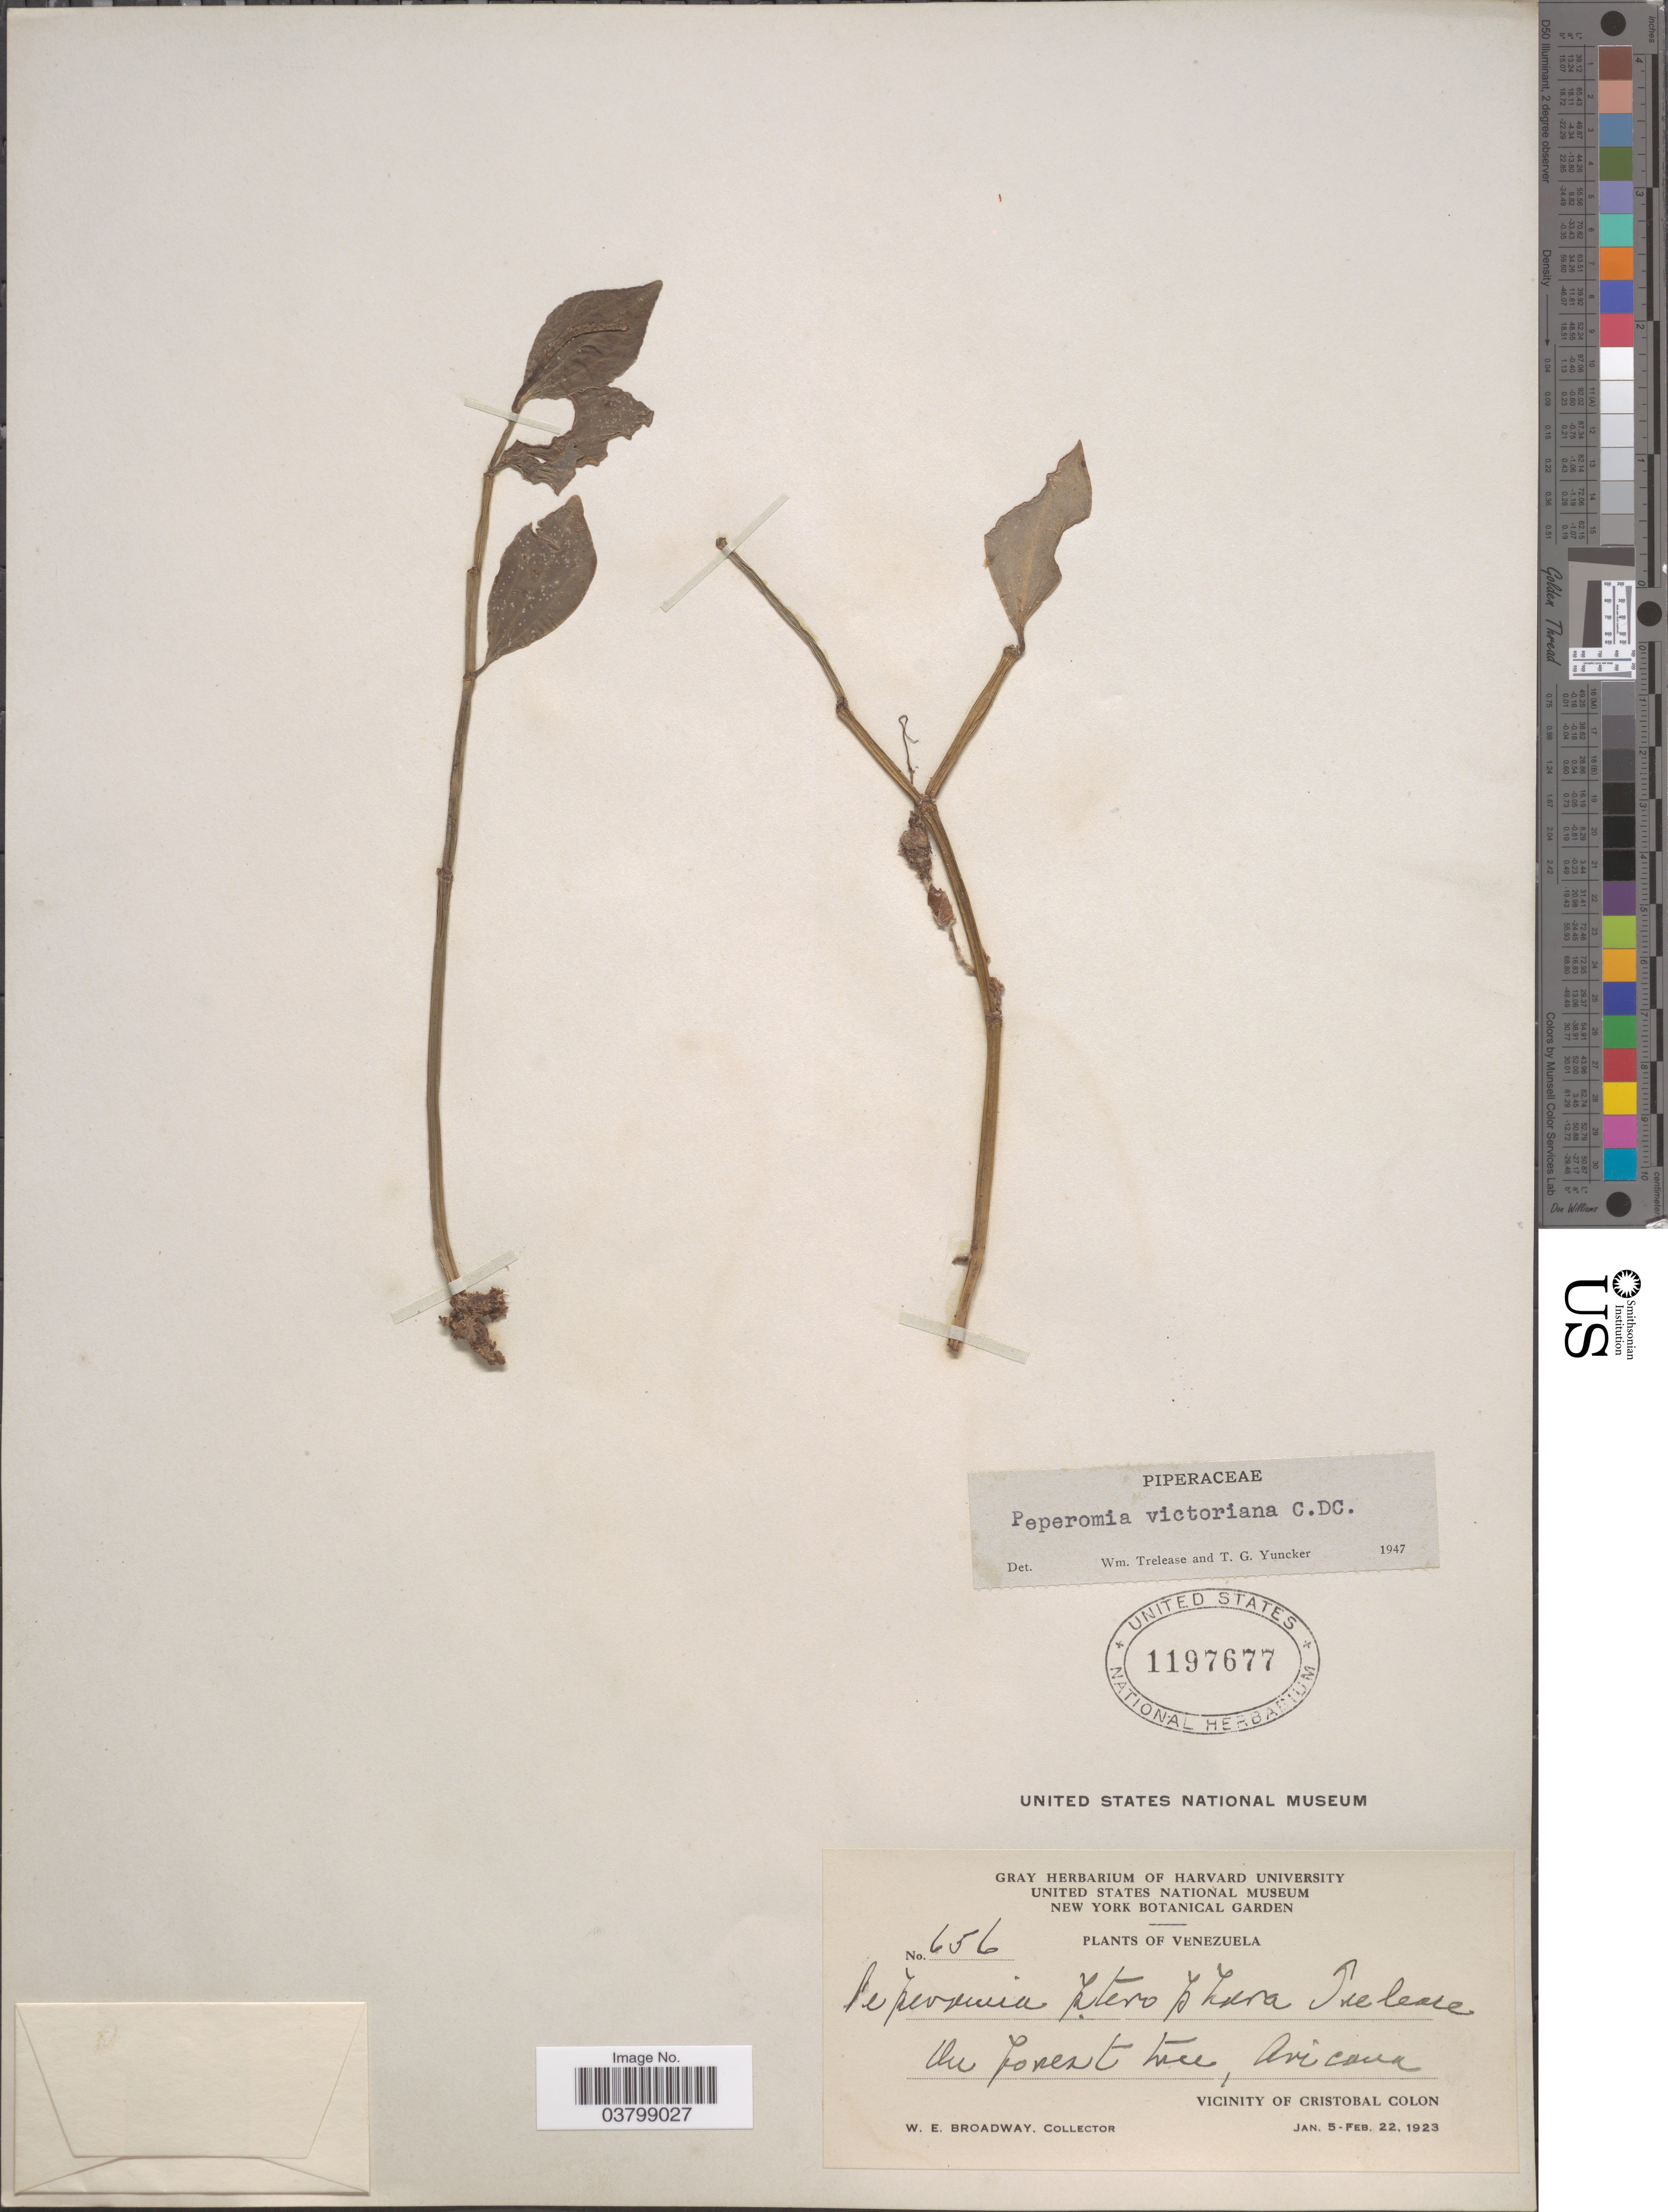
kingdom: Plantae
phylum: Tracheophyta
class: Magnoliopsida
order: Piperales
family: Piperaceae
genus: Peperomia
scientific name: Peperomia victoriana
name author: C. DC.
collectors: W. E. Broadway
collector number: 656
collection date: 1923-01-05/1923-02-22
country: Venezuela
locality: On forest tree, Aricagua. Vicinity of Cristobal Colon.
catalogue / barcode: US 1197677